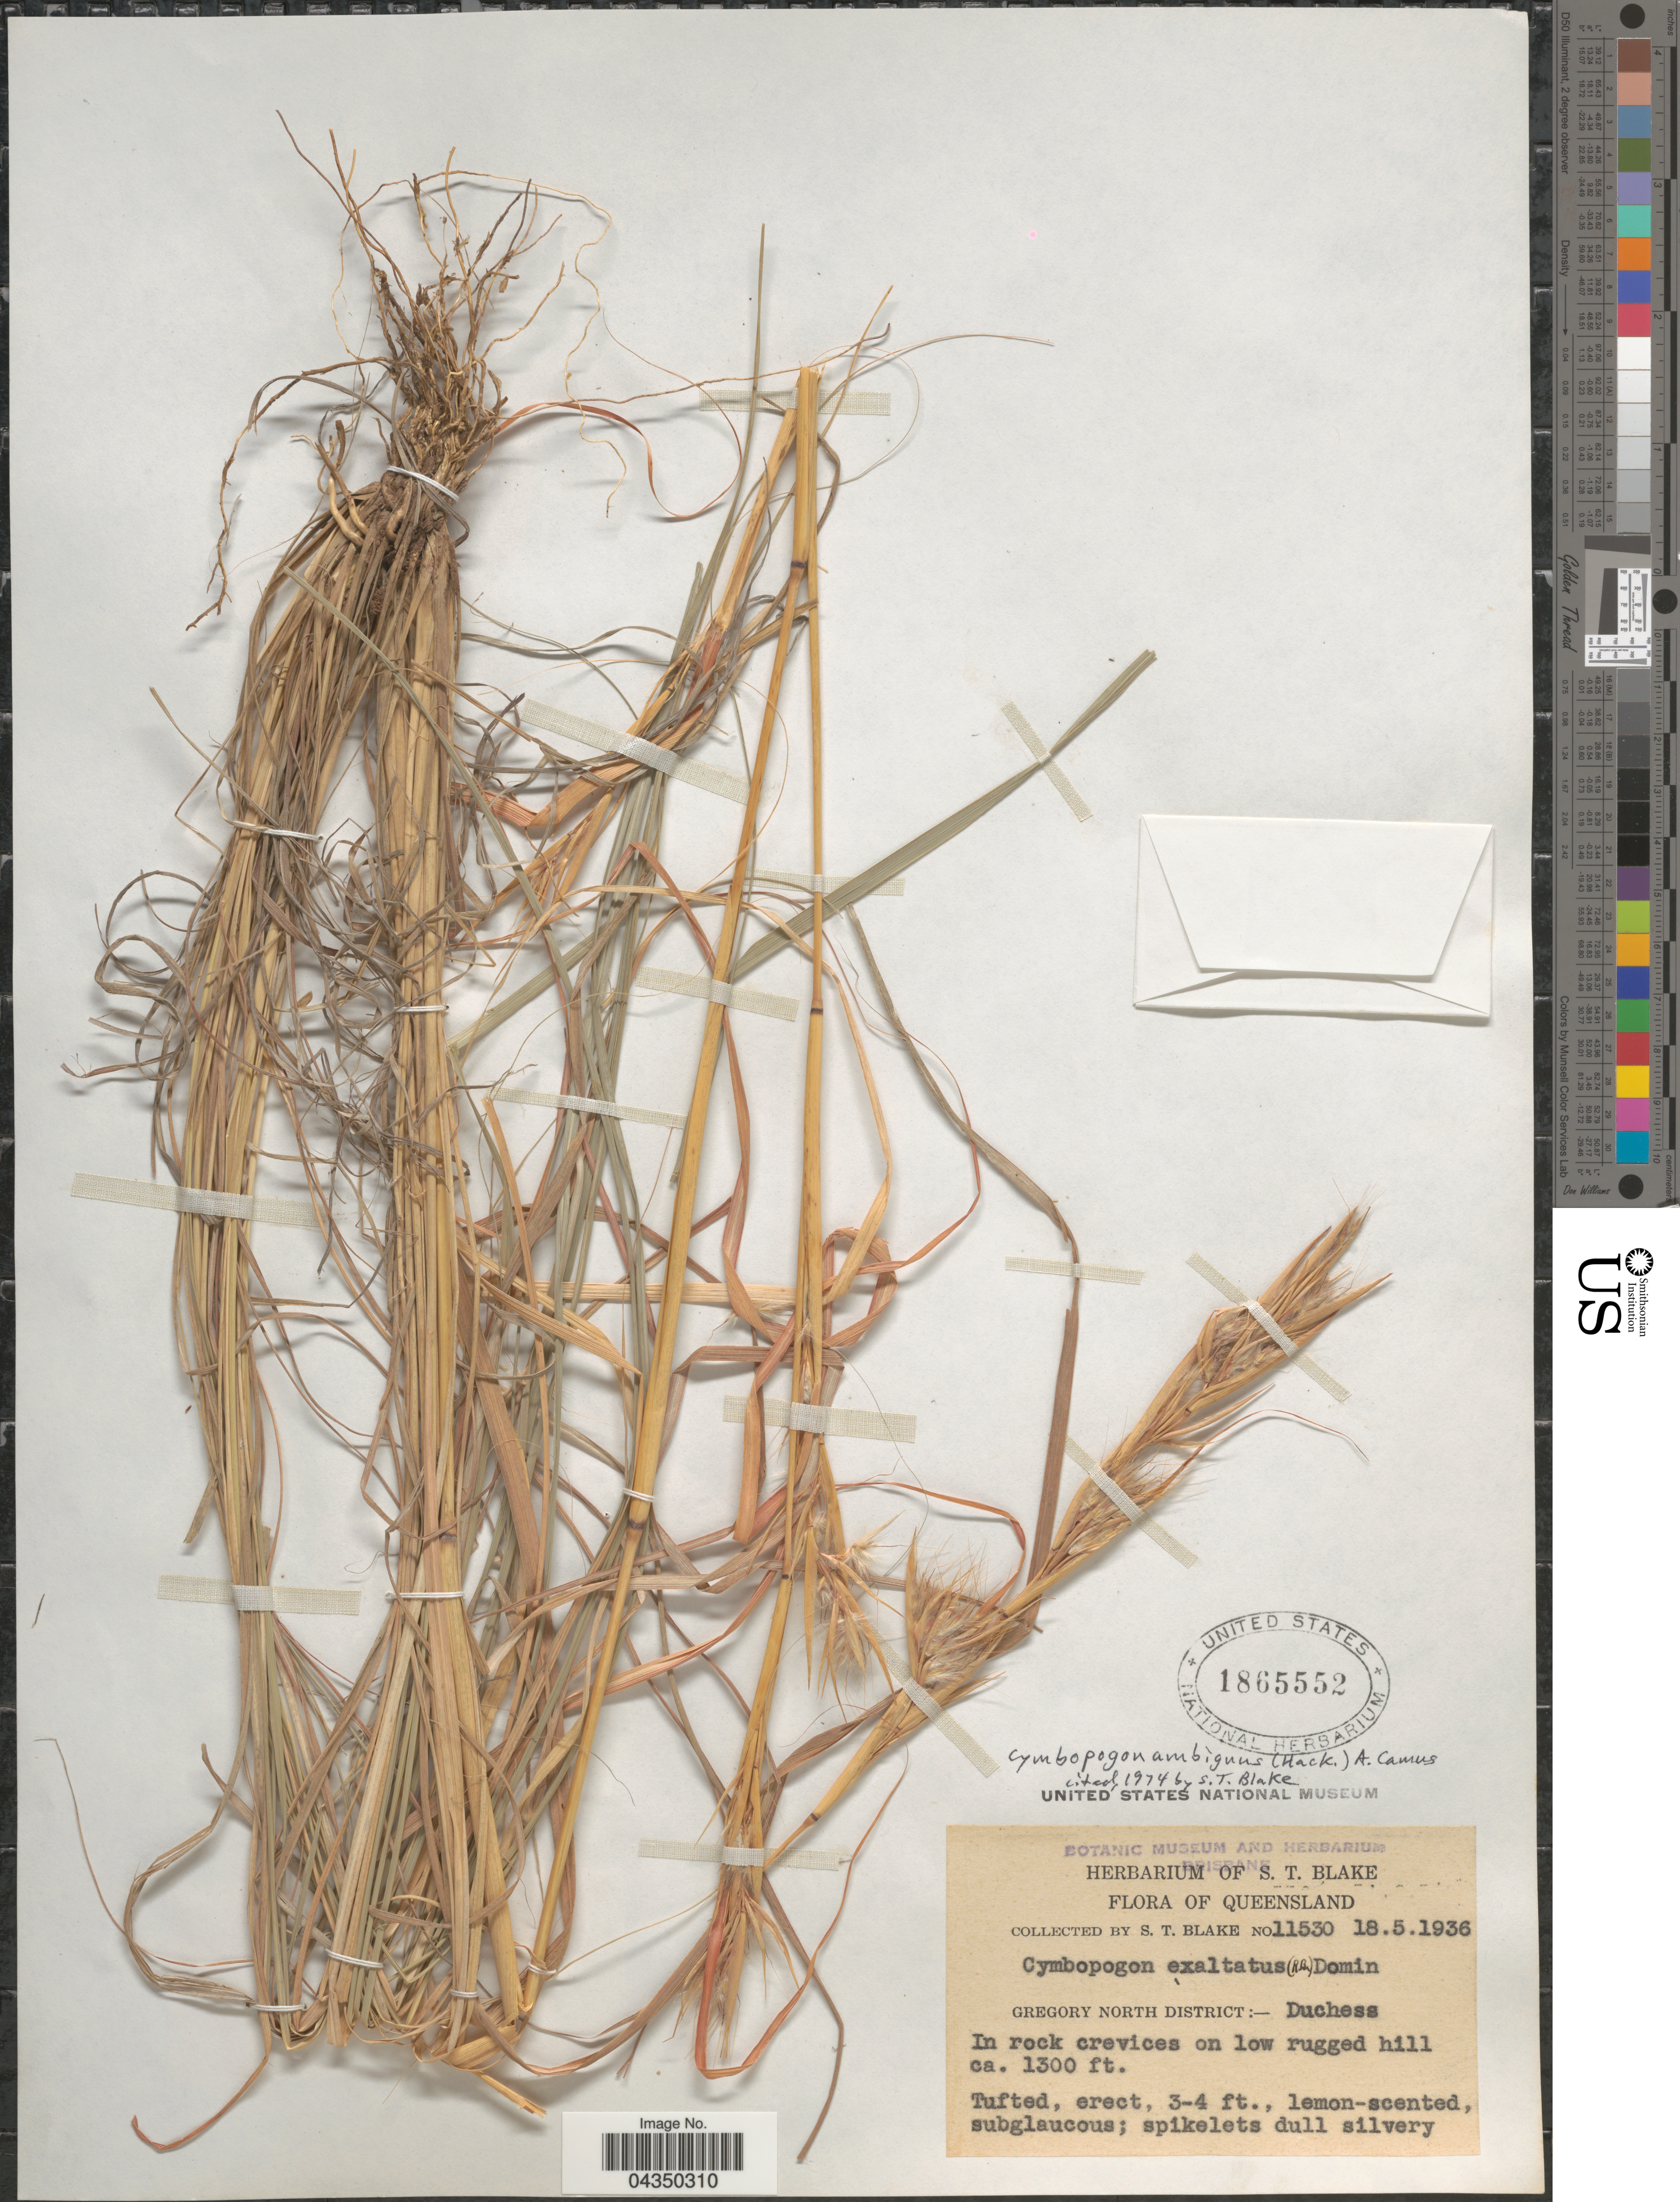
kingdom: Plantae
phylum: Tracheophyta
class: Liliopsida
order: Poales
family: Poaceae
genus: Cymbopogon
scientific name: Cymbopogon ambiguus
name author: A. Camus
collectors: S. T. Blake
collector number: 11530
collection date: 1936-05-18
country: Australia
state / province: Queensland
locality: Gregory North District: Duchess. In rock crevices on low rugged hill.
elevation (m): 396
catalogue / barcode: US 1865552